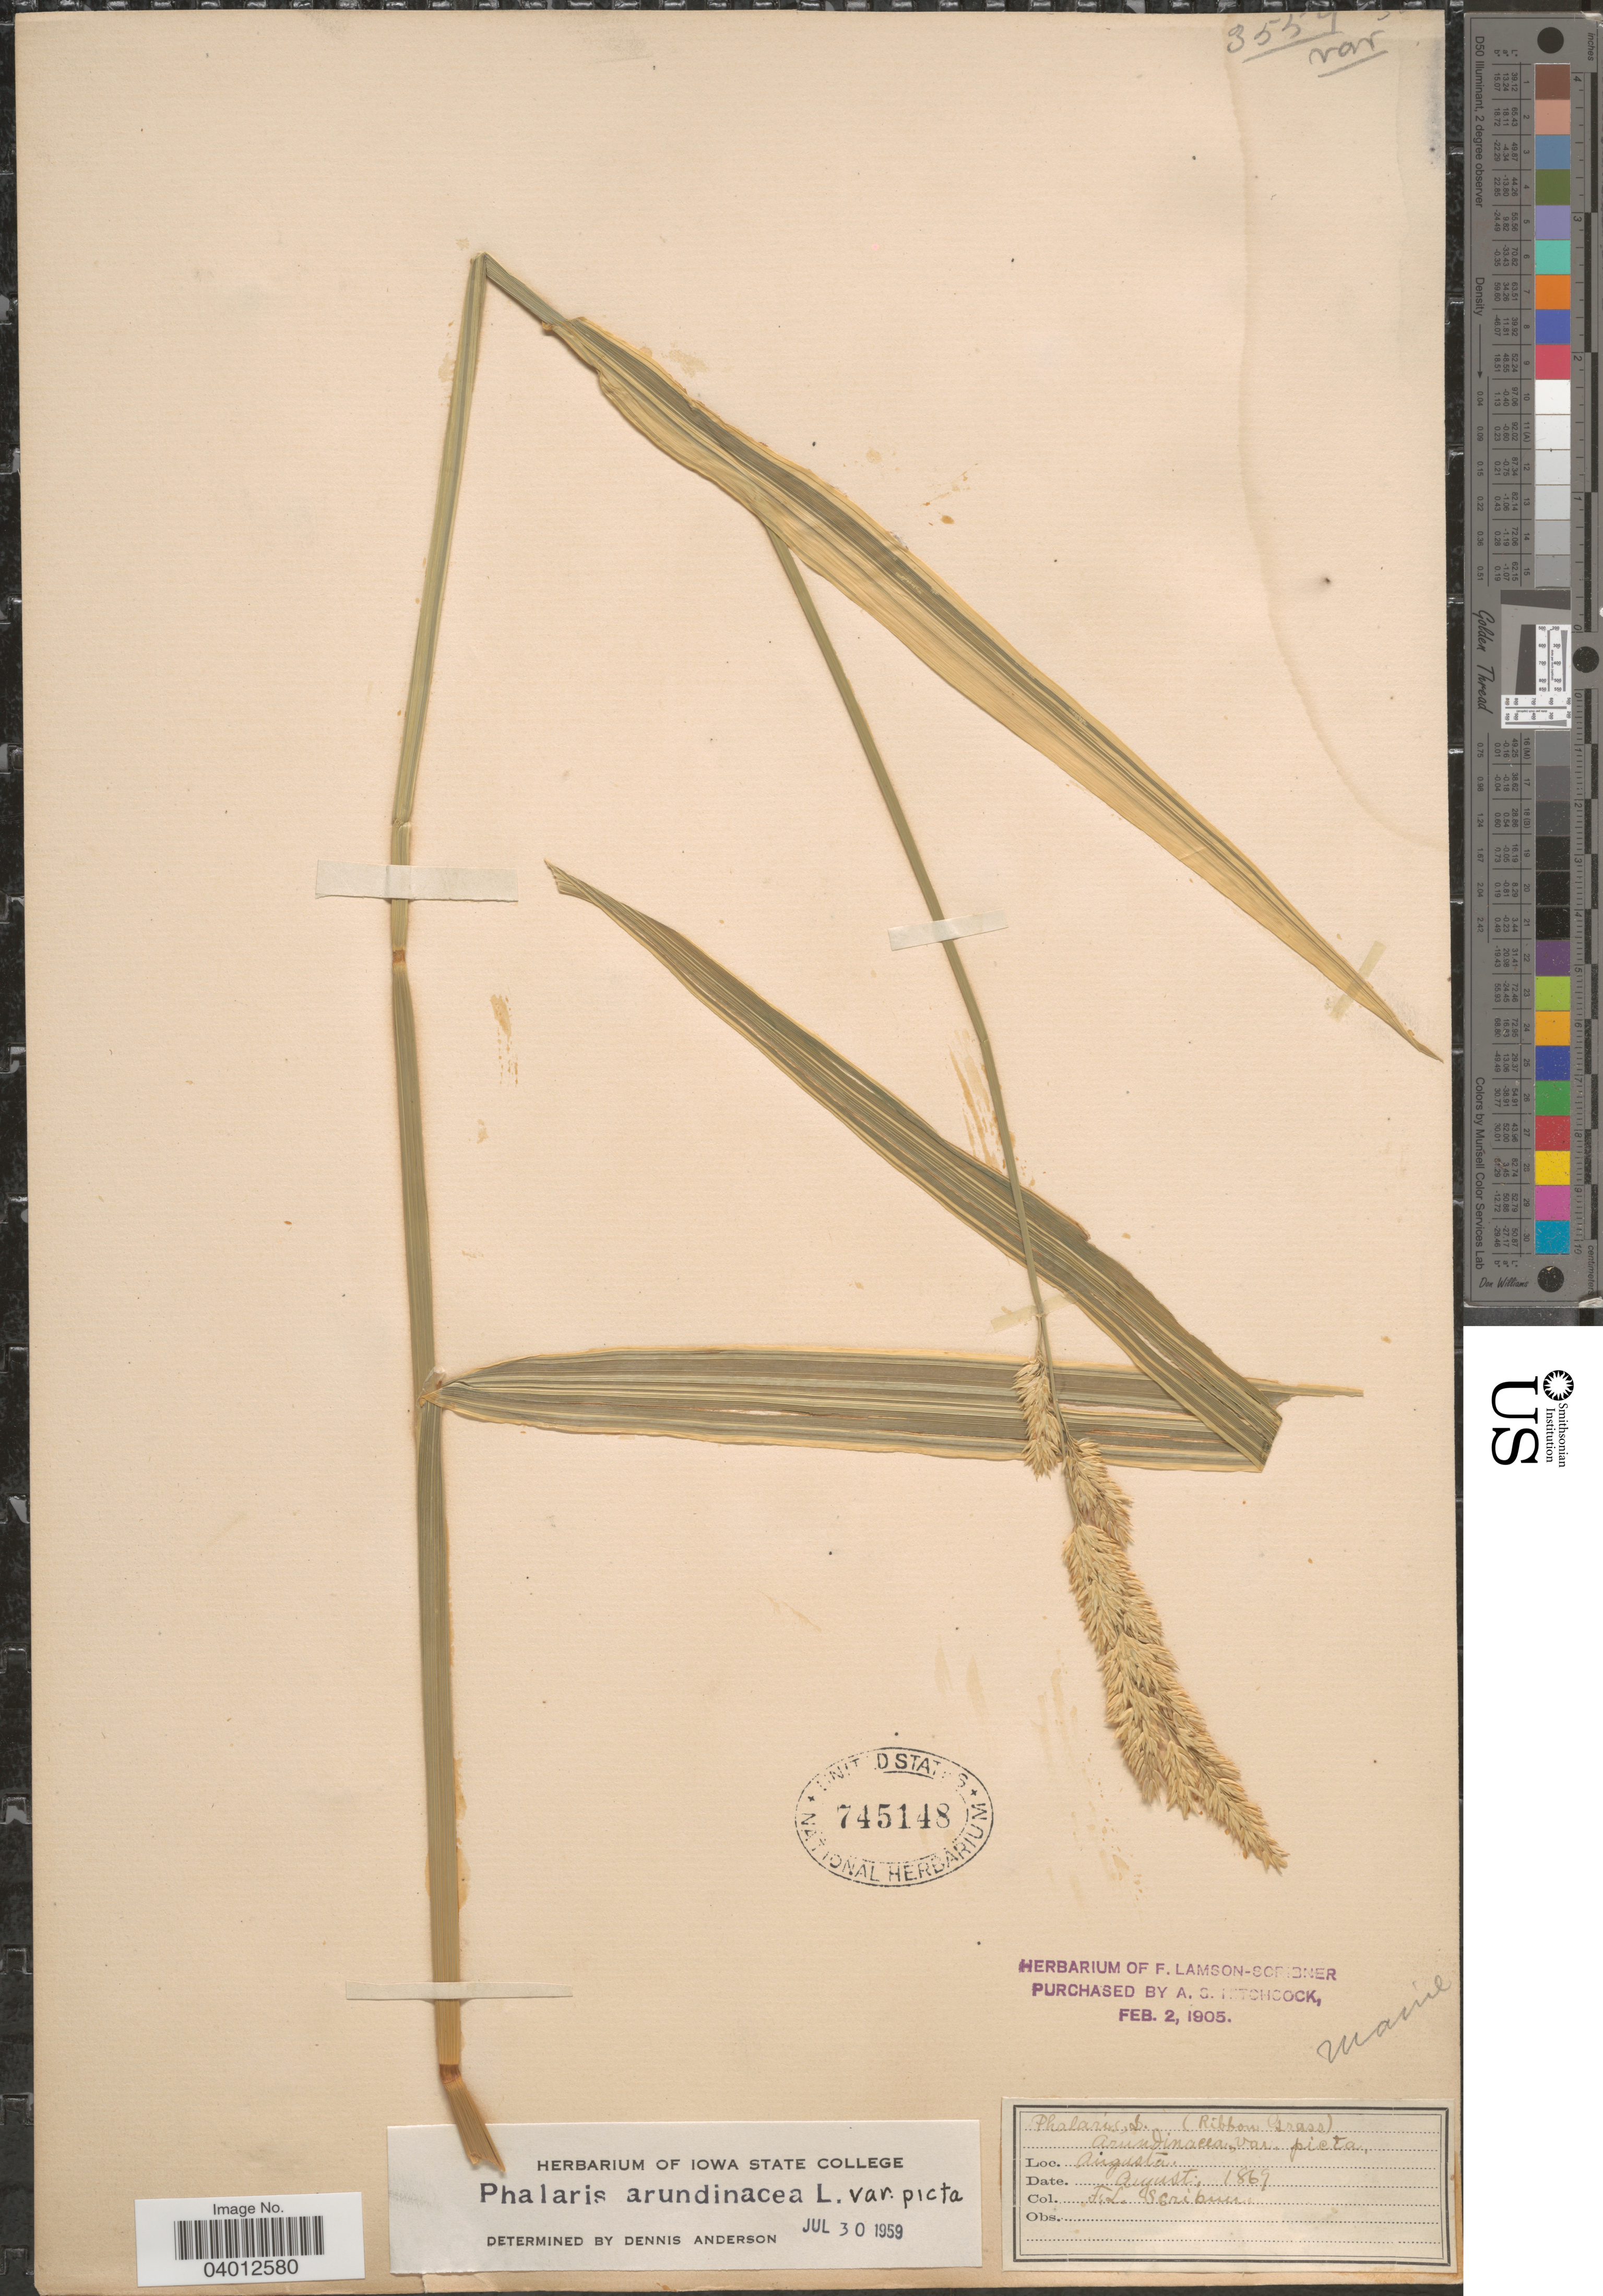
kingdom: Plantae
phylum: Tracheophyta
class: Liliopsida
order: Poales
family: Poaceae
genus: Phalaris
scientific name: Phalaris arundinacea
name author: L.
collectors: F. Lamson-Scribner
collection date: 1869-08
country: United States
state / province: Maine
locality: Augusta.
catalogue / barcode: US 745148